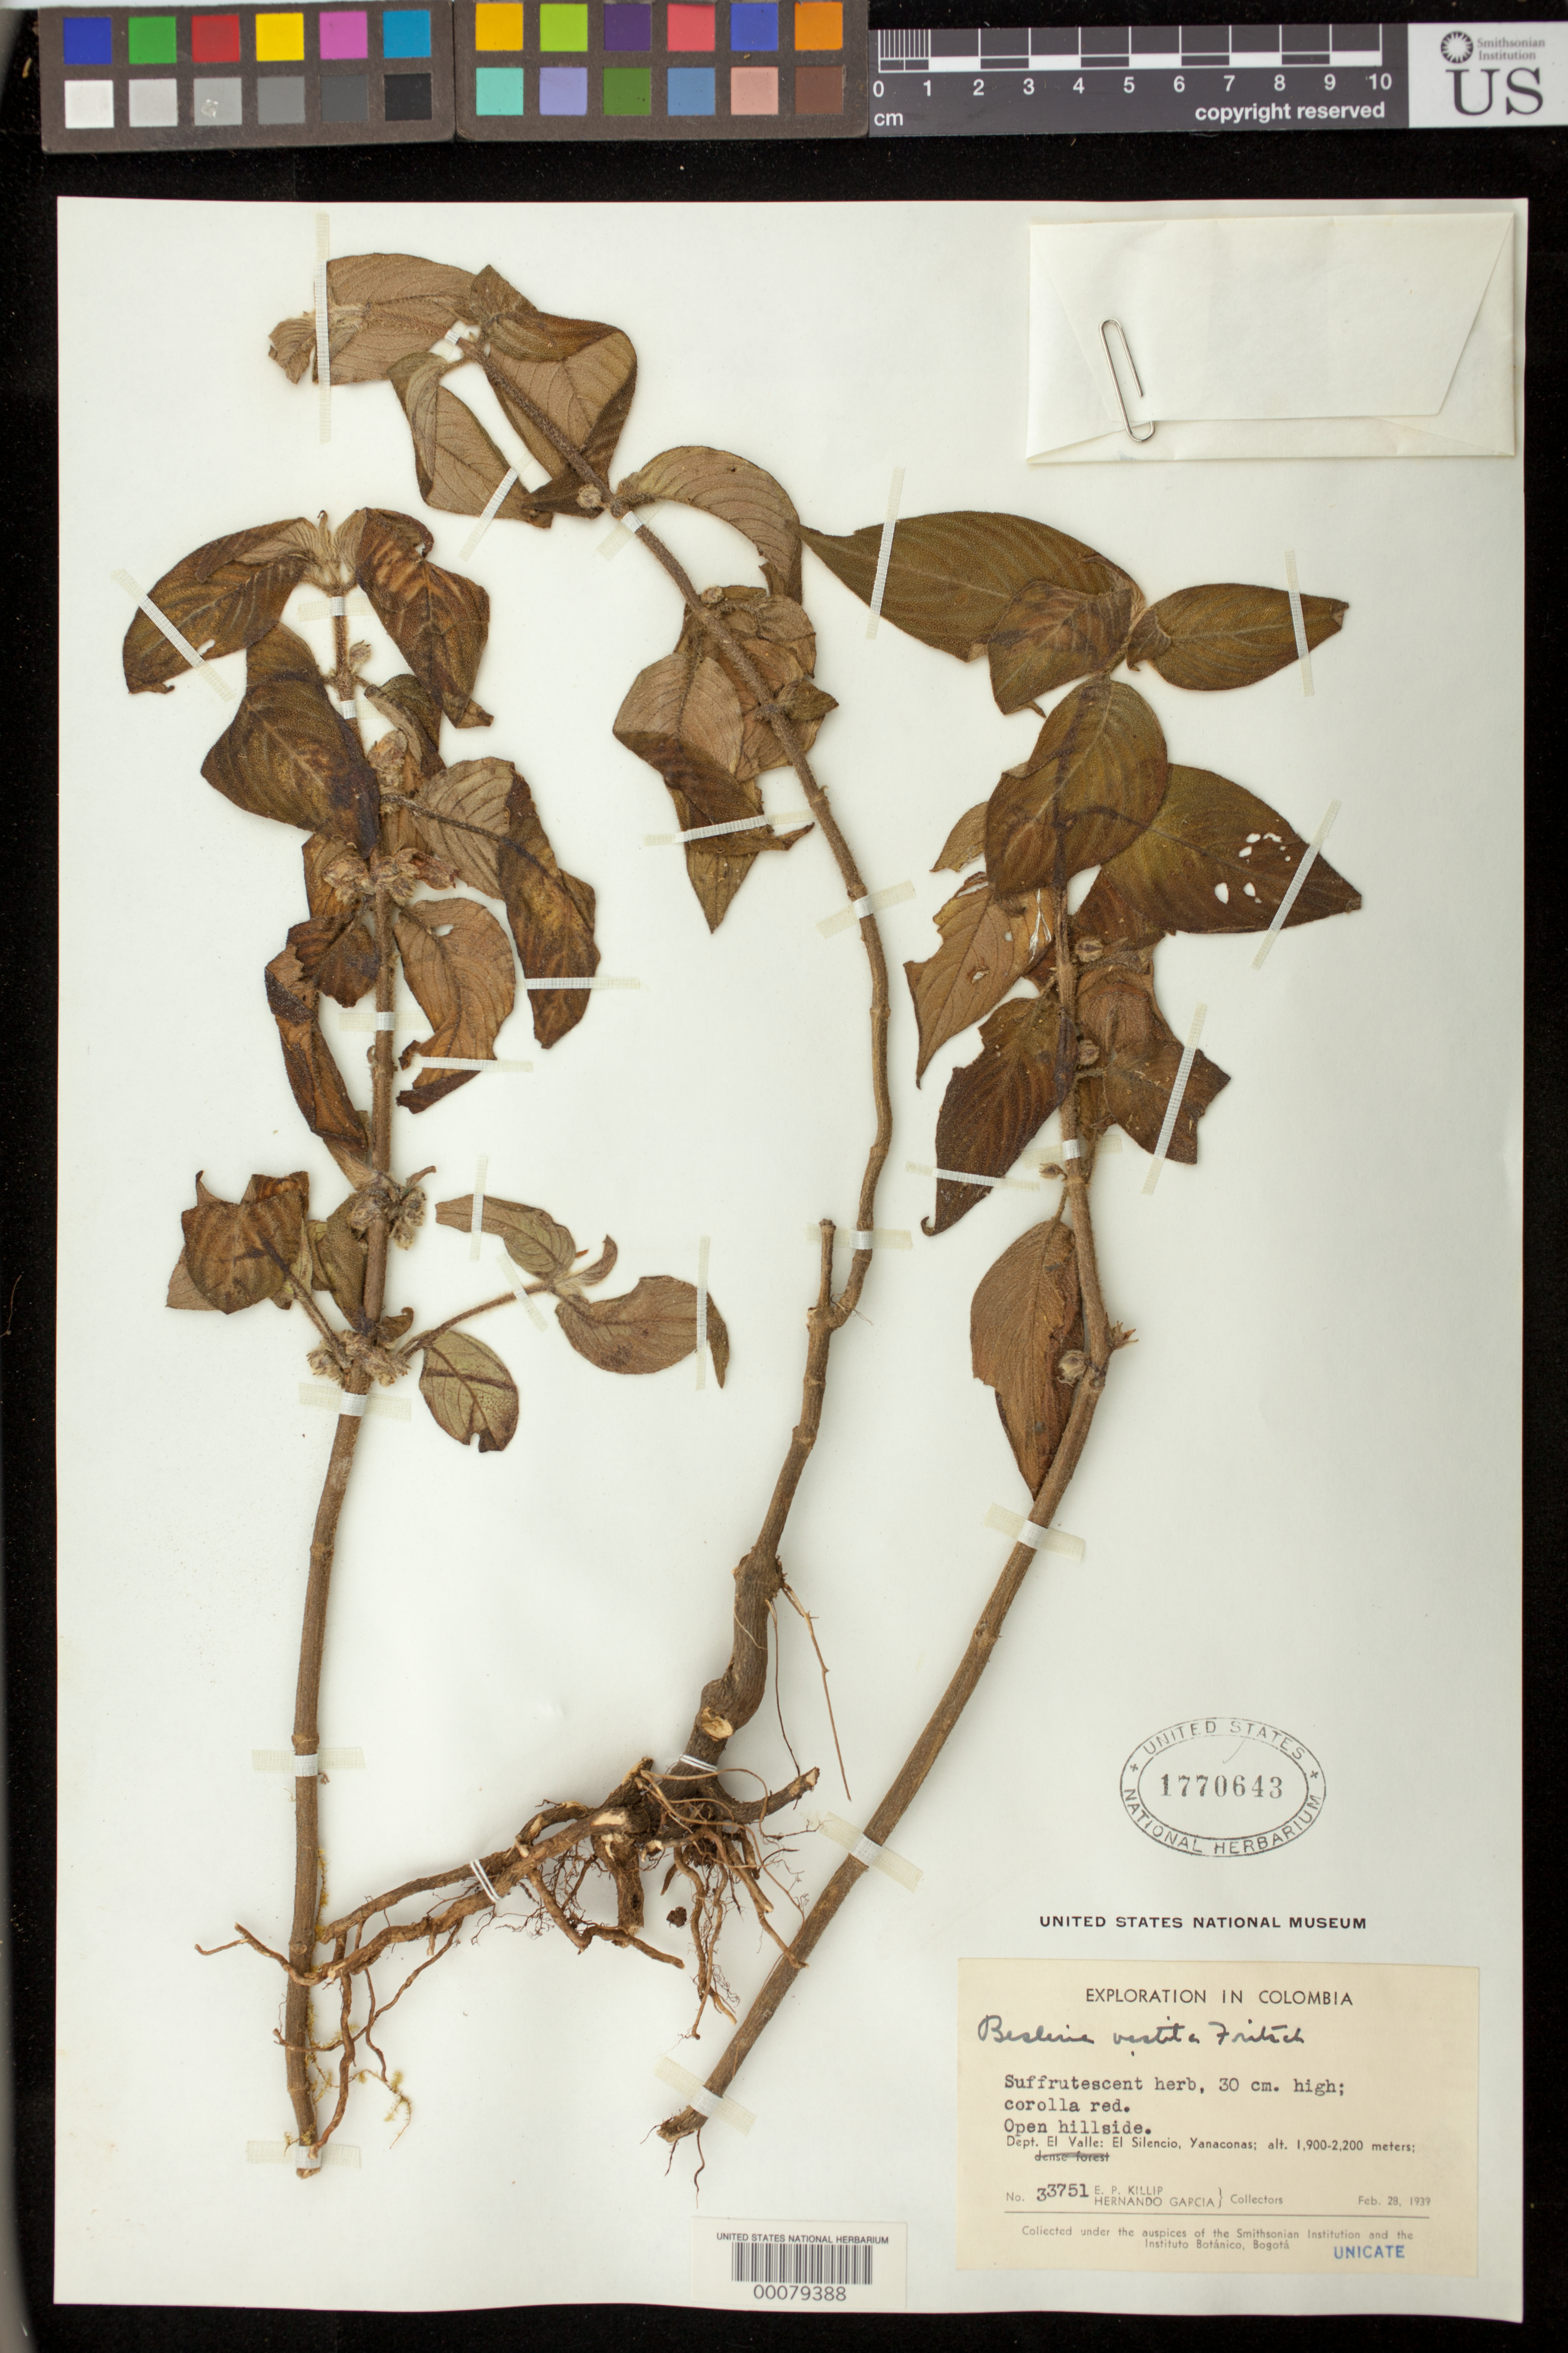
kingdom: Plantae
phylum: Tracheophyta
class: Magnoliopsida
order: Lamiales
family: Gesneriaceae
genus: Besleria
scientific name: Besleria vestita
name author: Fritsch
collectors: E. P. Killip & H. Garcia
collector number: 33751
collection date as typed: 28 Feb 1939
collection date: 1939-02-28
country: Colombia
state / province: Valle del Cauca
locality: El Silencio, Yanaconas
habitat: Open hillside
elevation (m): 1900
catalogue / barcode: US 1770643